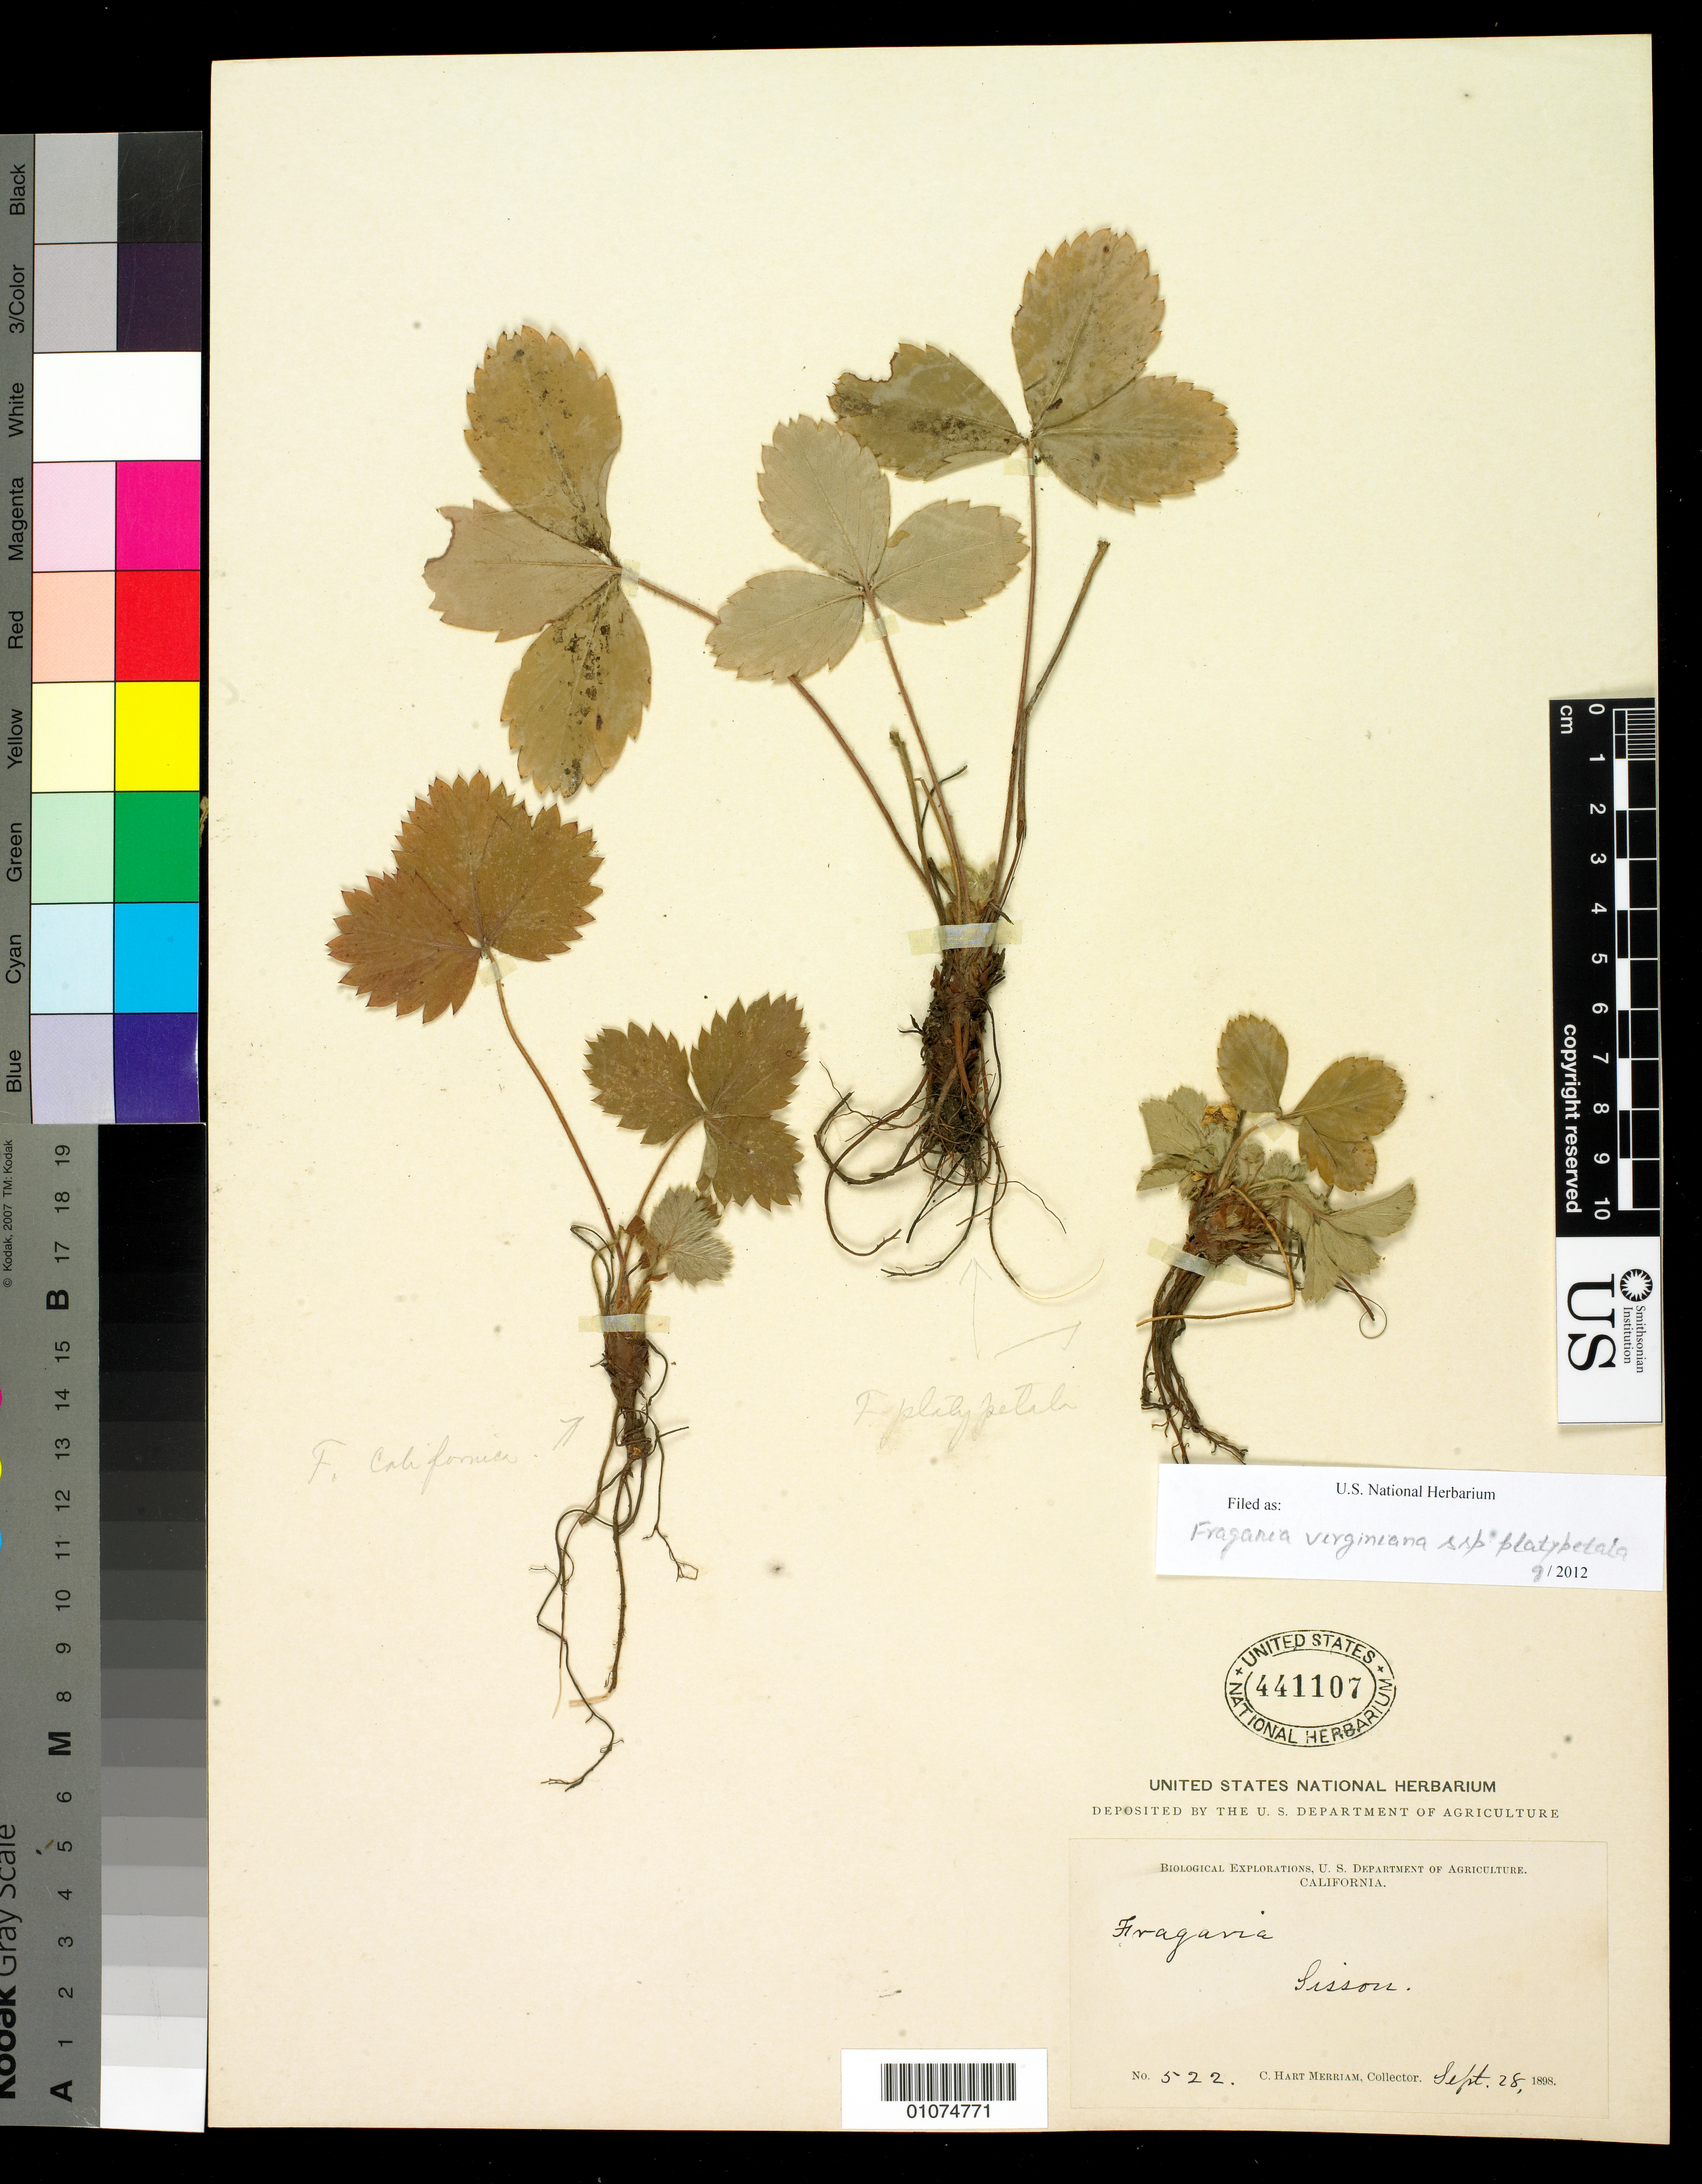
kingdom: Plantae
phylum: Tracheophyta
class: Magnoliopsida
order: Rosales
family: Rosaceae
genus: Fragaria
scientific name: Fragaria virginiana subsp. platypetala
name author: (Rydb.) Staudt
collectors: C. Merriam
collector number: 522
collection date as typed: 28 Sep 18--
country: United States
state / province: California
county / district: Siskiyou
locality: Sisson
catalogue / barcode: US 441107